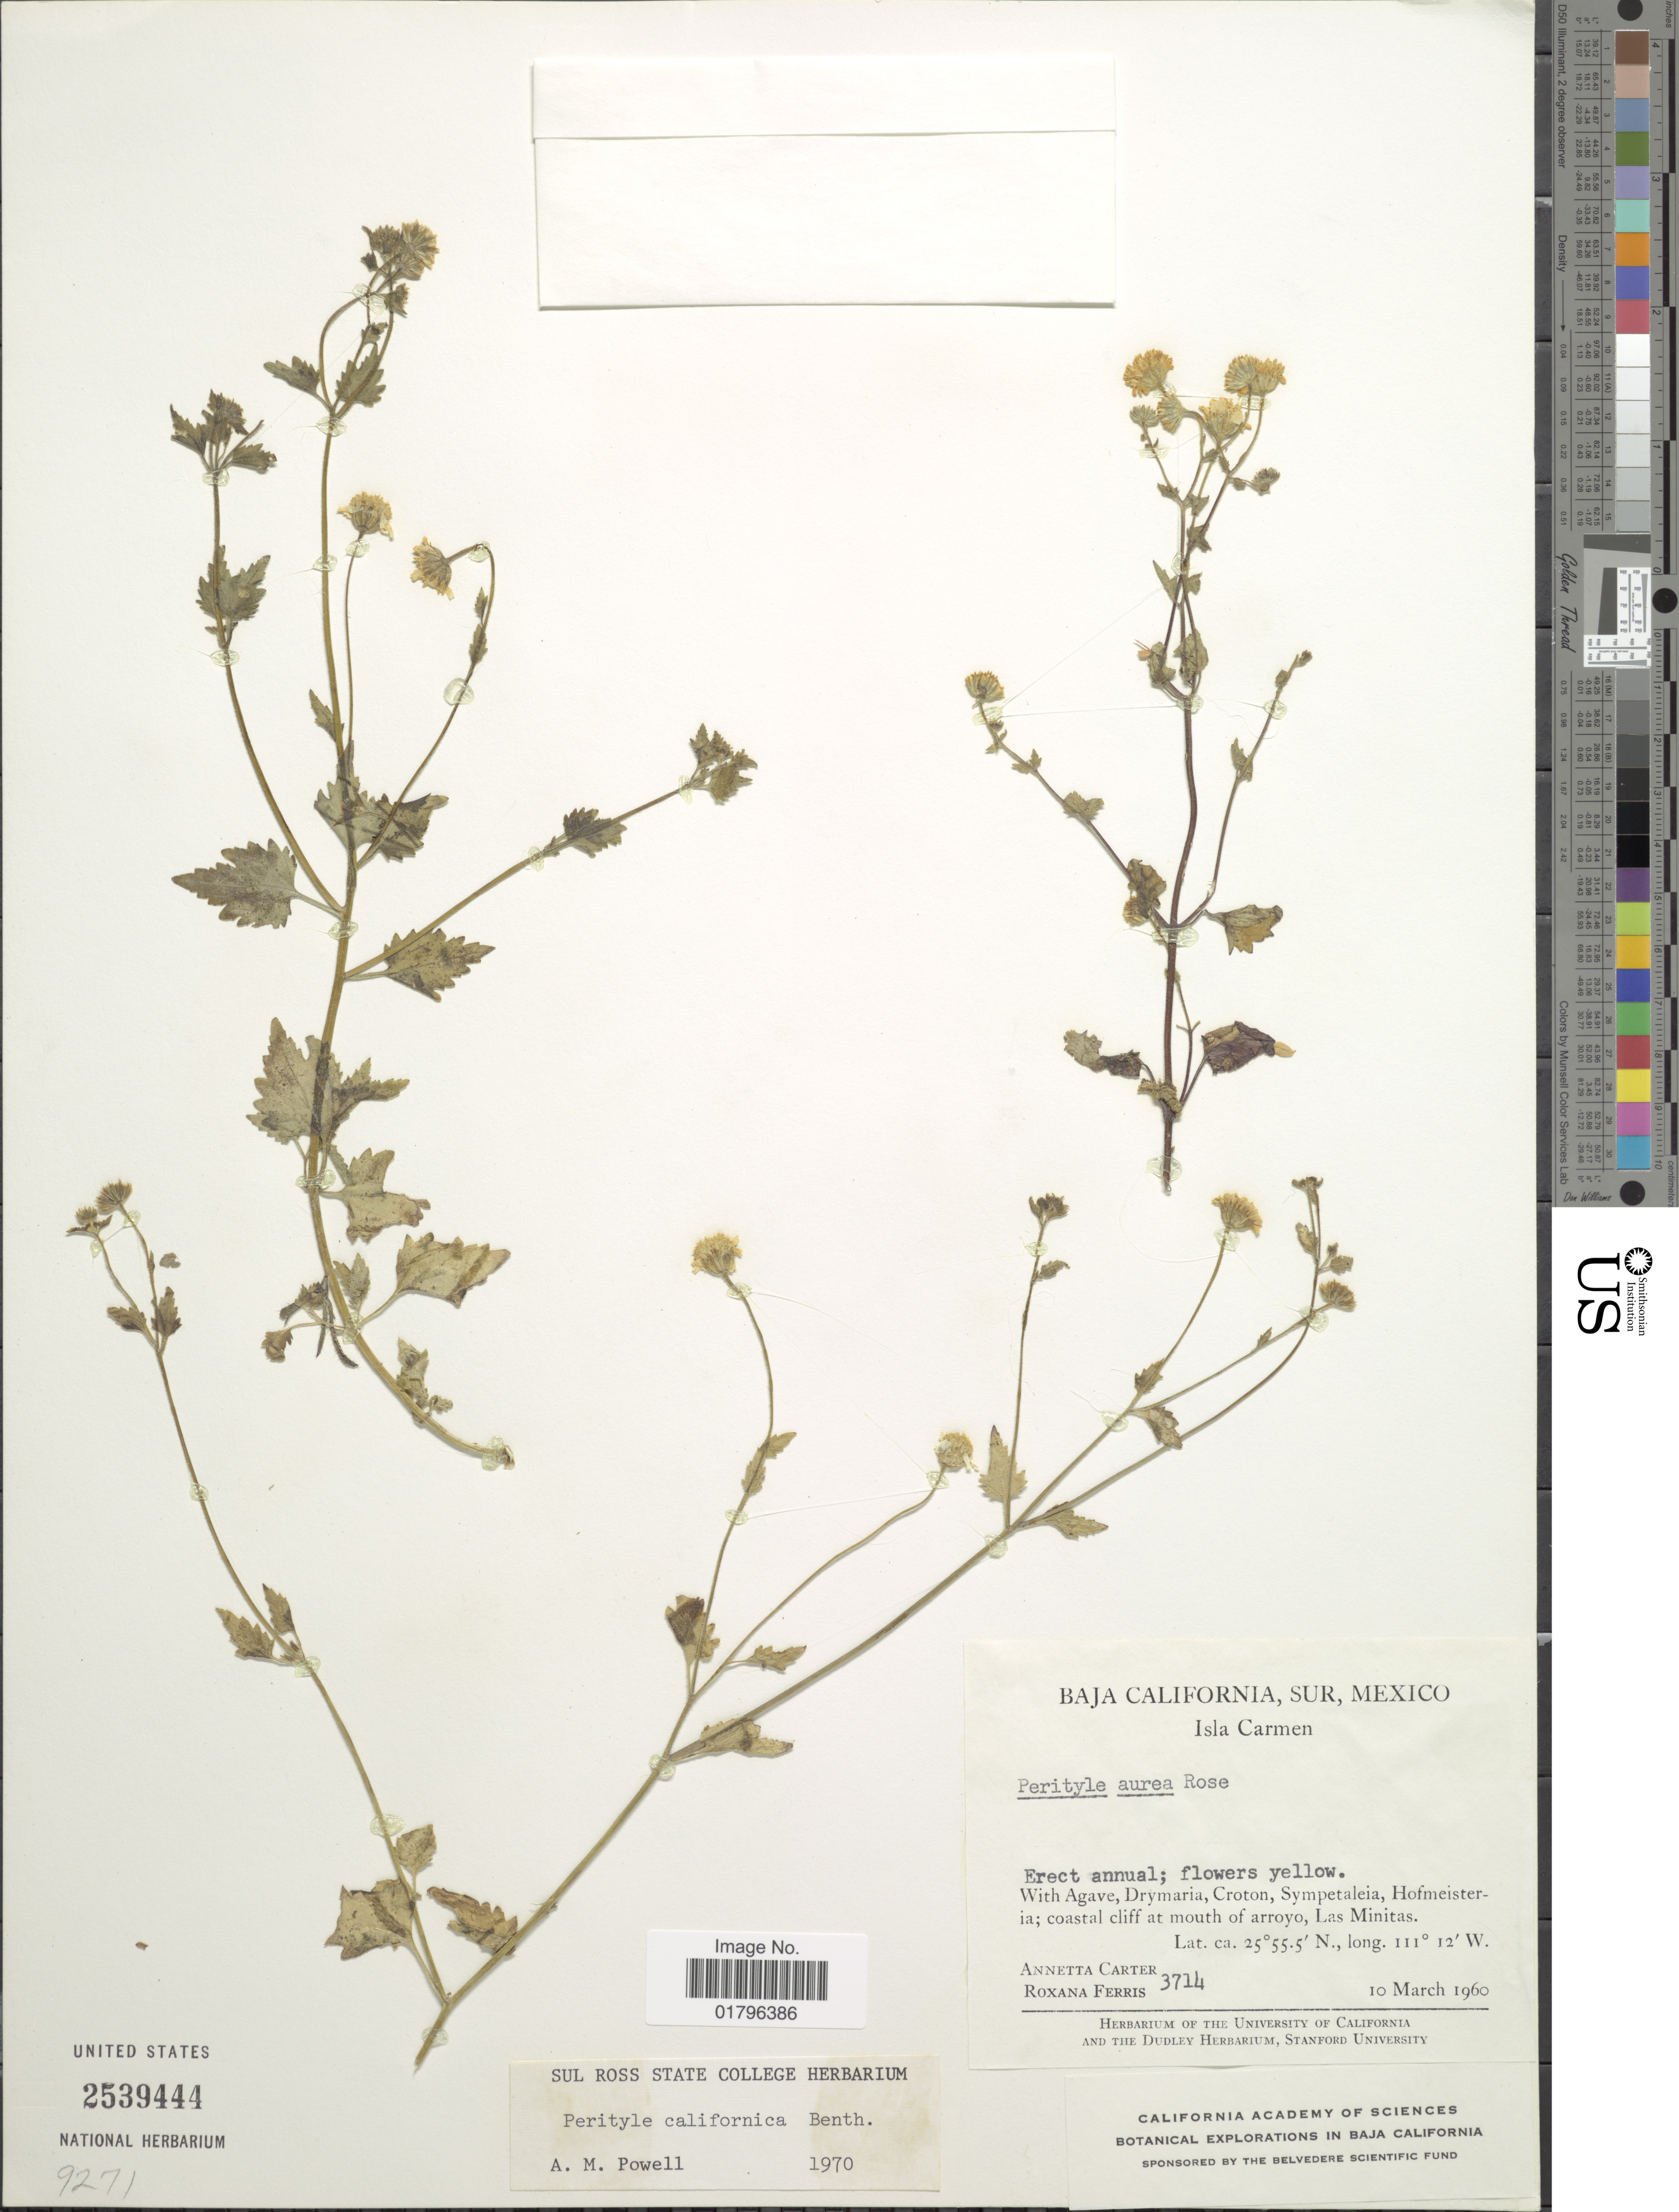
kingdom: Plantae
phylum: Tracheophyta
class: Magnoliopsida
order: Asterales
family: Asteraceae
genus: Perityle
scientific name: Perityle californica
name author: Benth.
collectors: A. M. Carter & R. S. Ferris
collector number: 3714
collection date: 1960-03-10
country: Mexico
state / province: Baja California Sur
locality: Isla Carmen, at mouth of arroyo, Las Minitas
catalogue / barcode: US 2539444